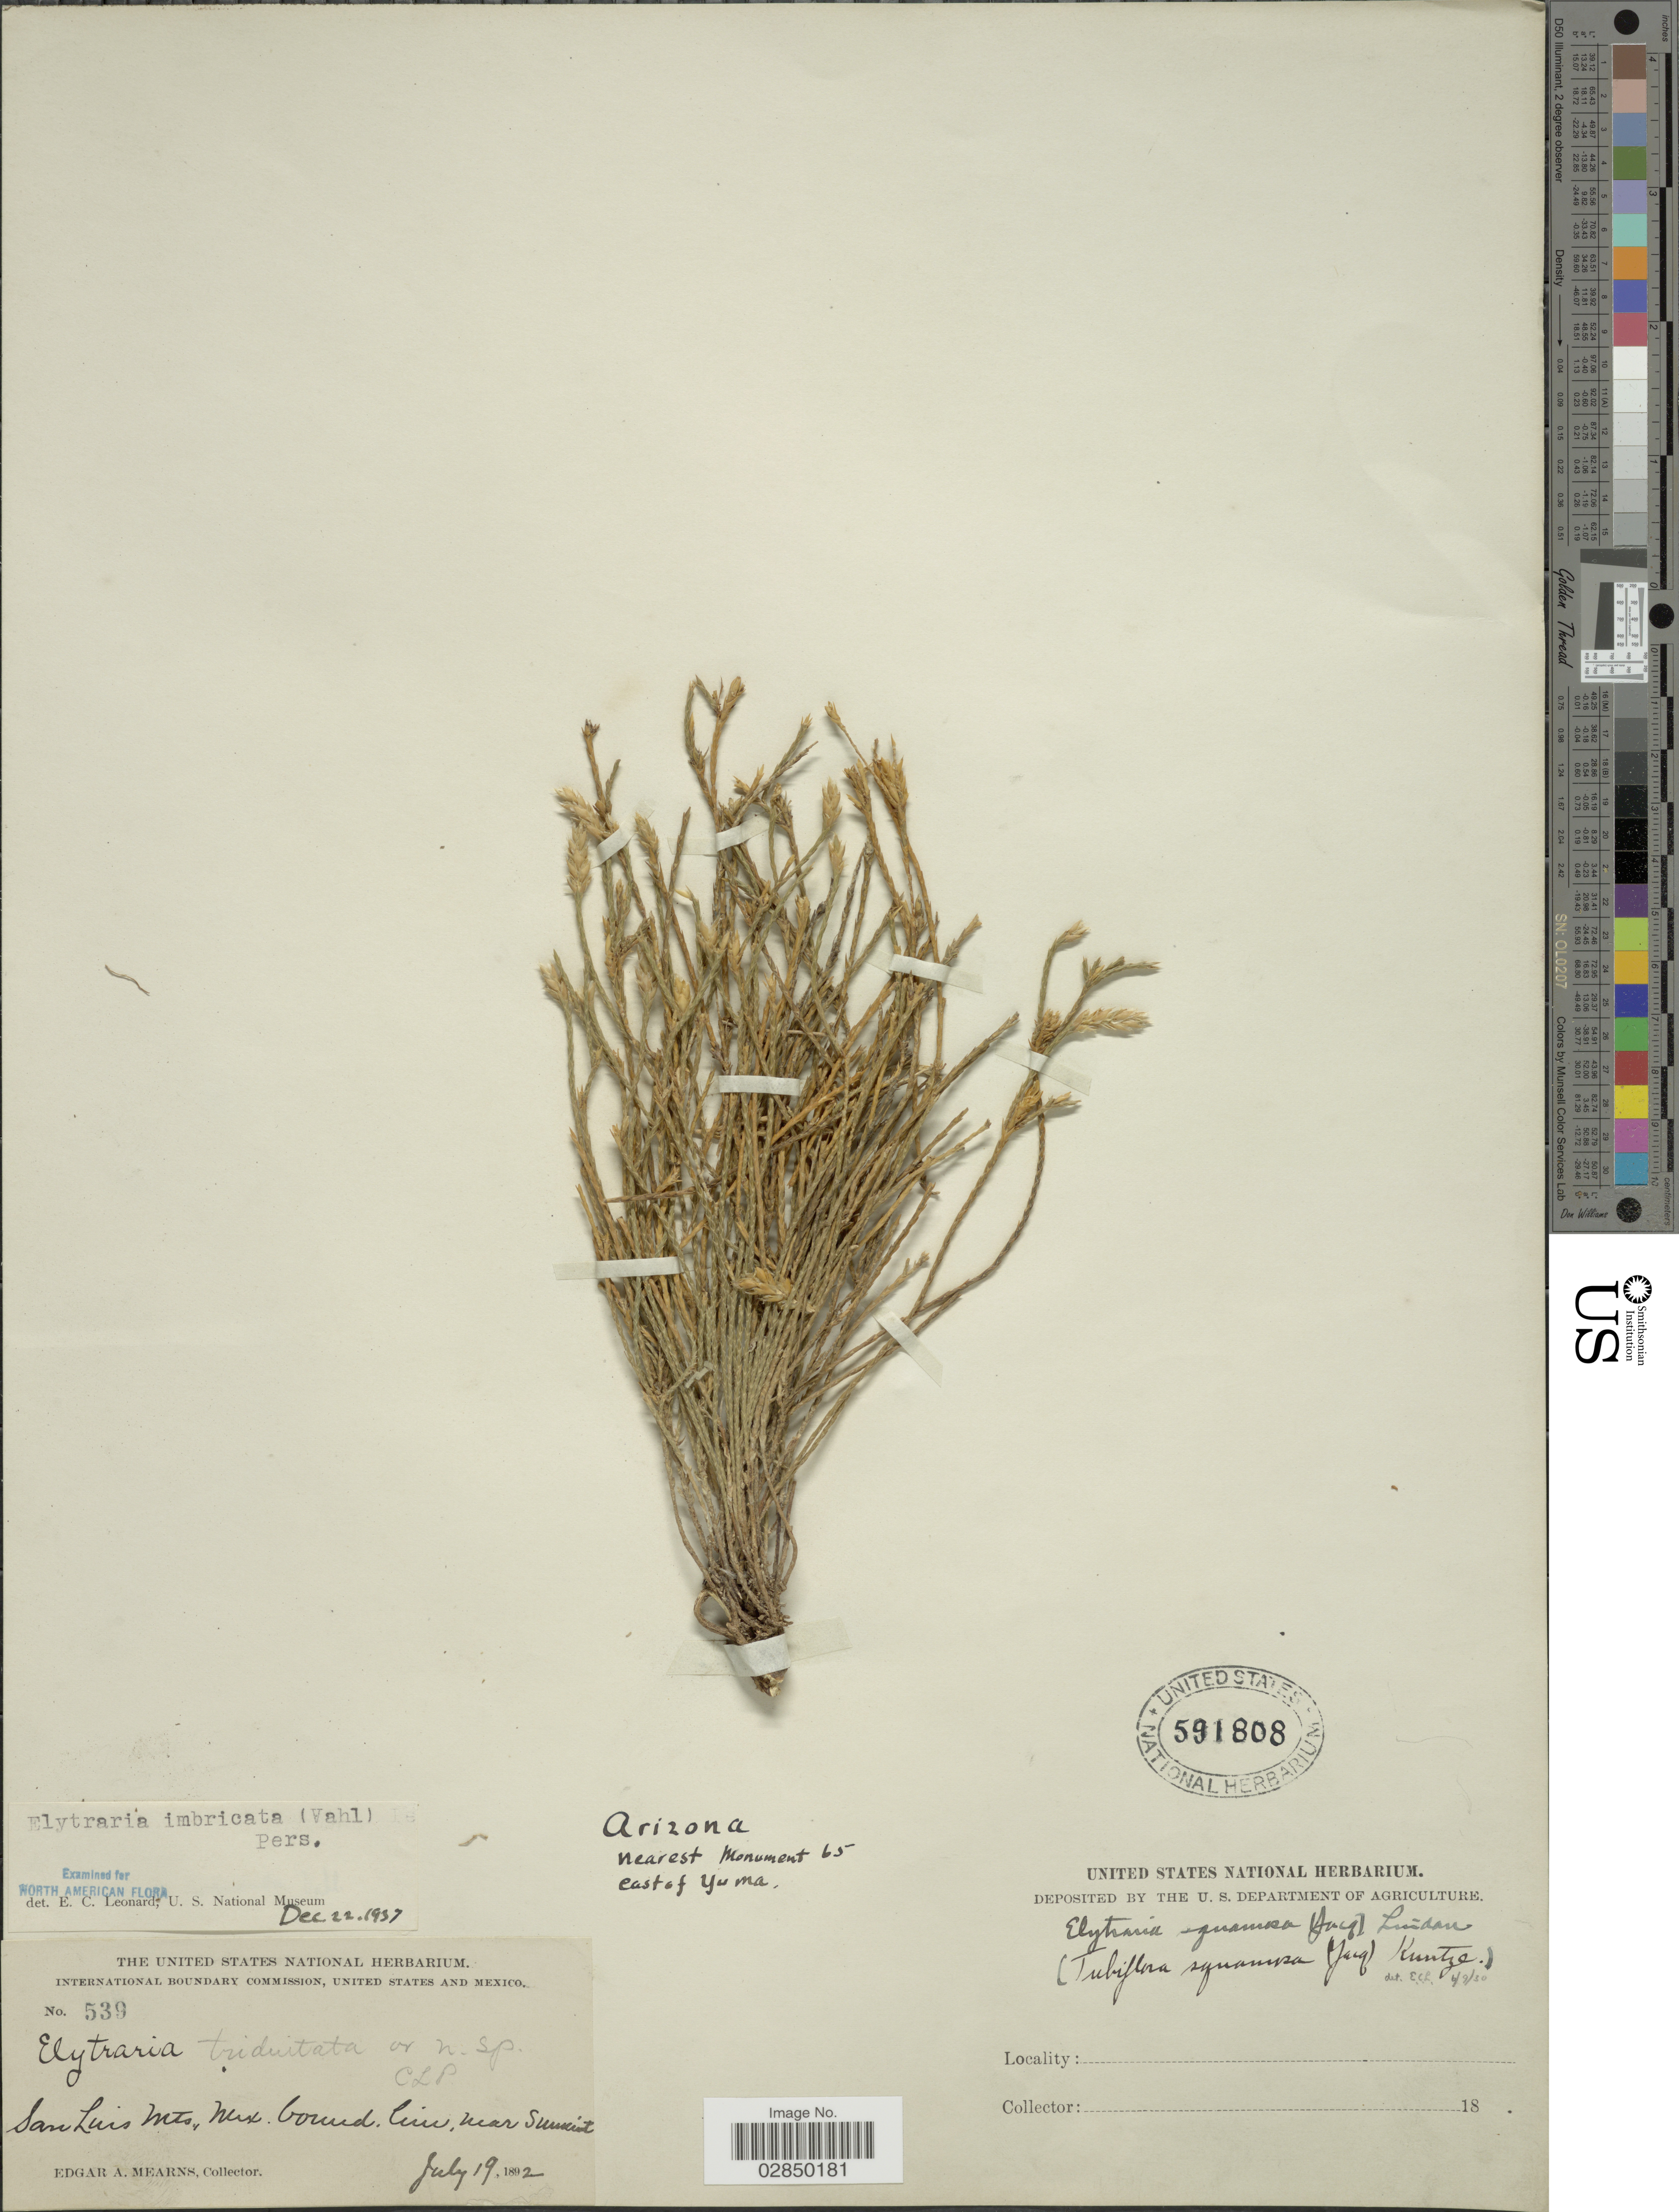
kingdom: Plantae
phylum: Tracheophyta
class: Magnoliopsida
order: Lamiales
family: Acanthaceae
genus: Elytraria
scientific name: Elytraria imbricata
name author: (Vahl) Pers.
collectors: E. A. Mearns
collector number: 539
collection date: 1892-07-19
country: United States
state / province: Arizona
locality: Nearest Monument 65 east of Yuma. San Luis Mts., Mex. bound. line, near Summit.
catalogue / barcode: US 591808